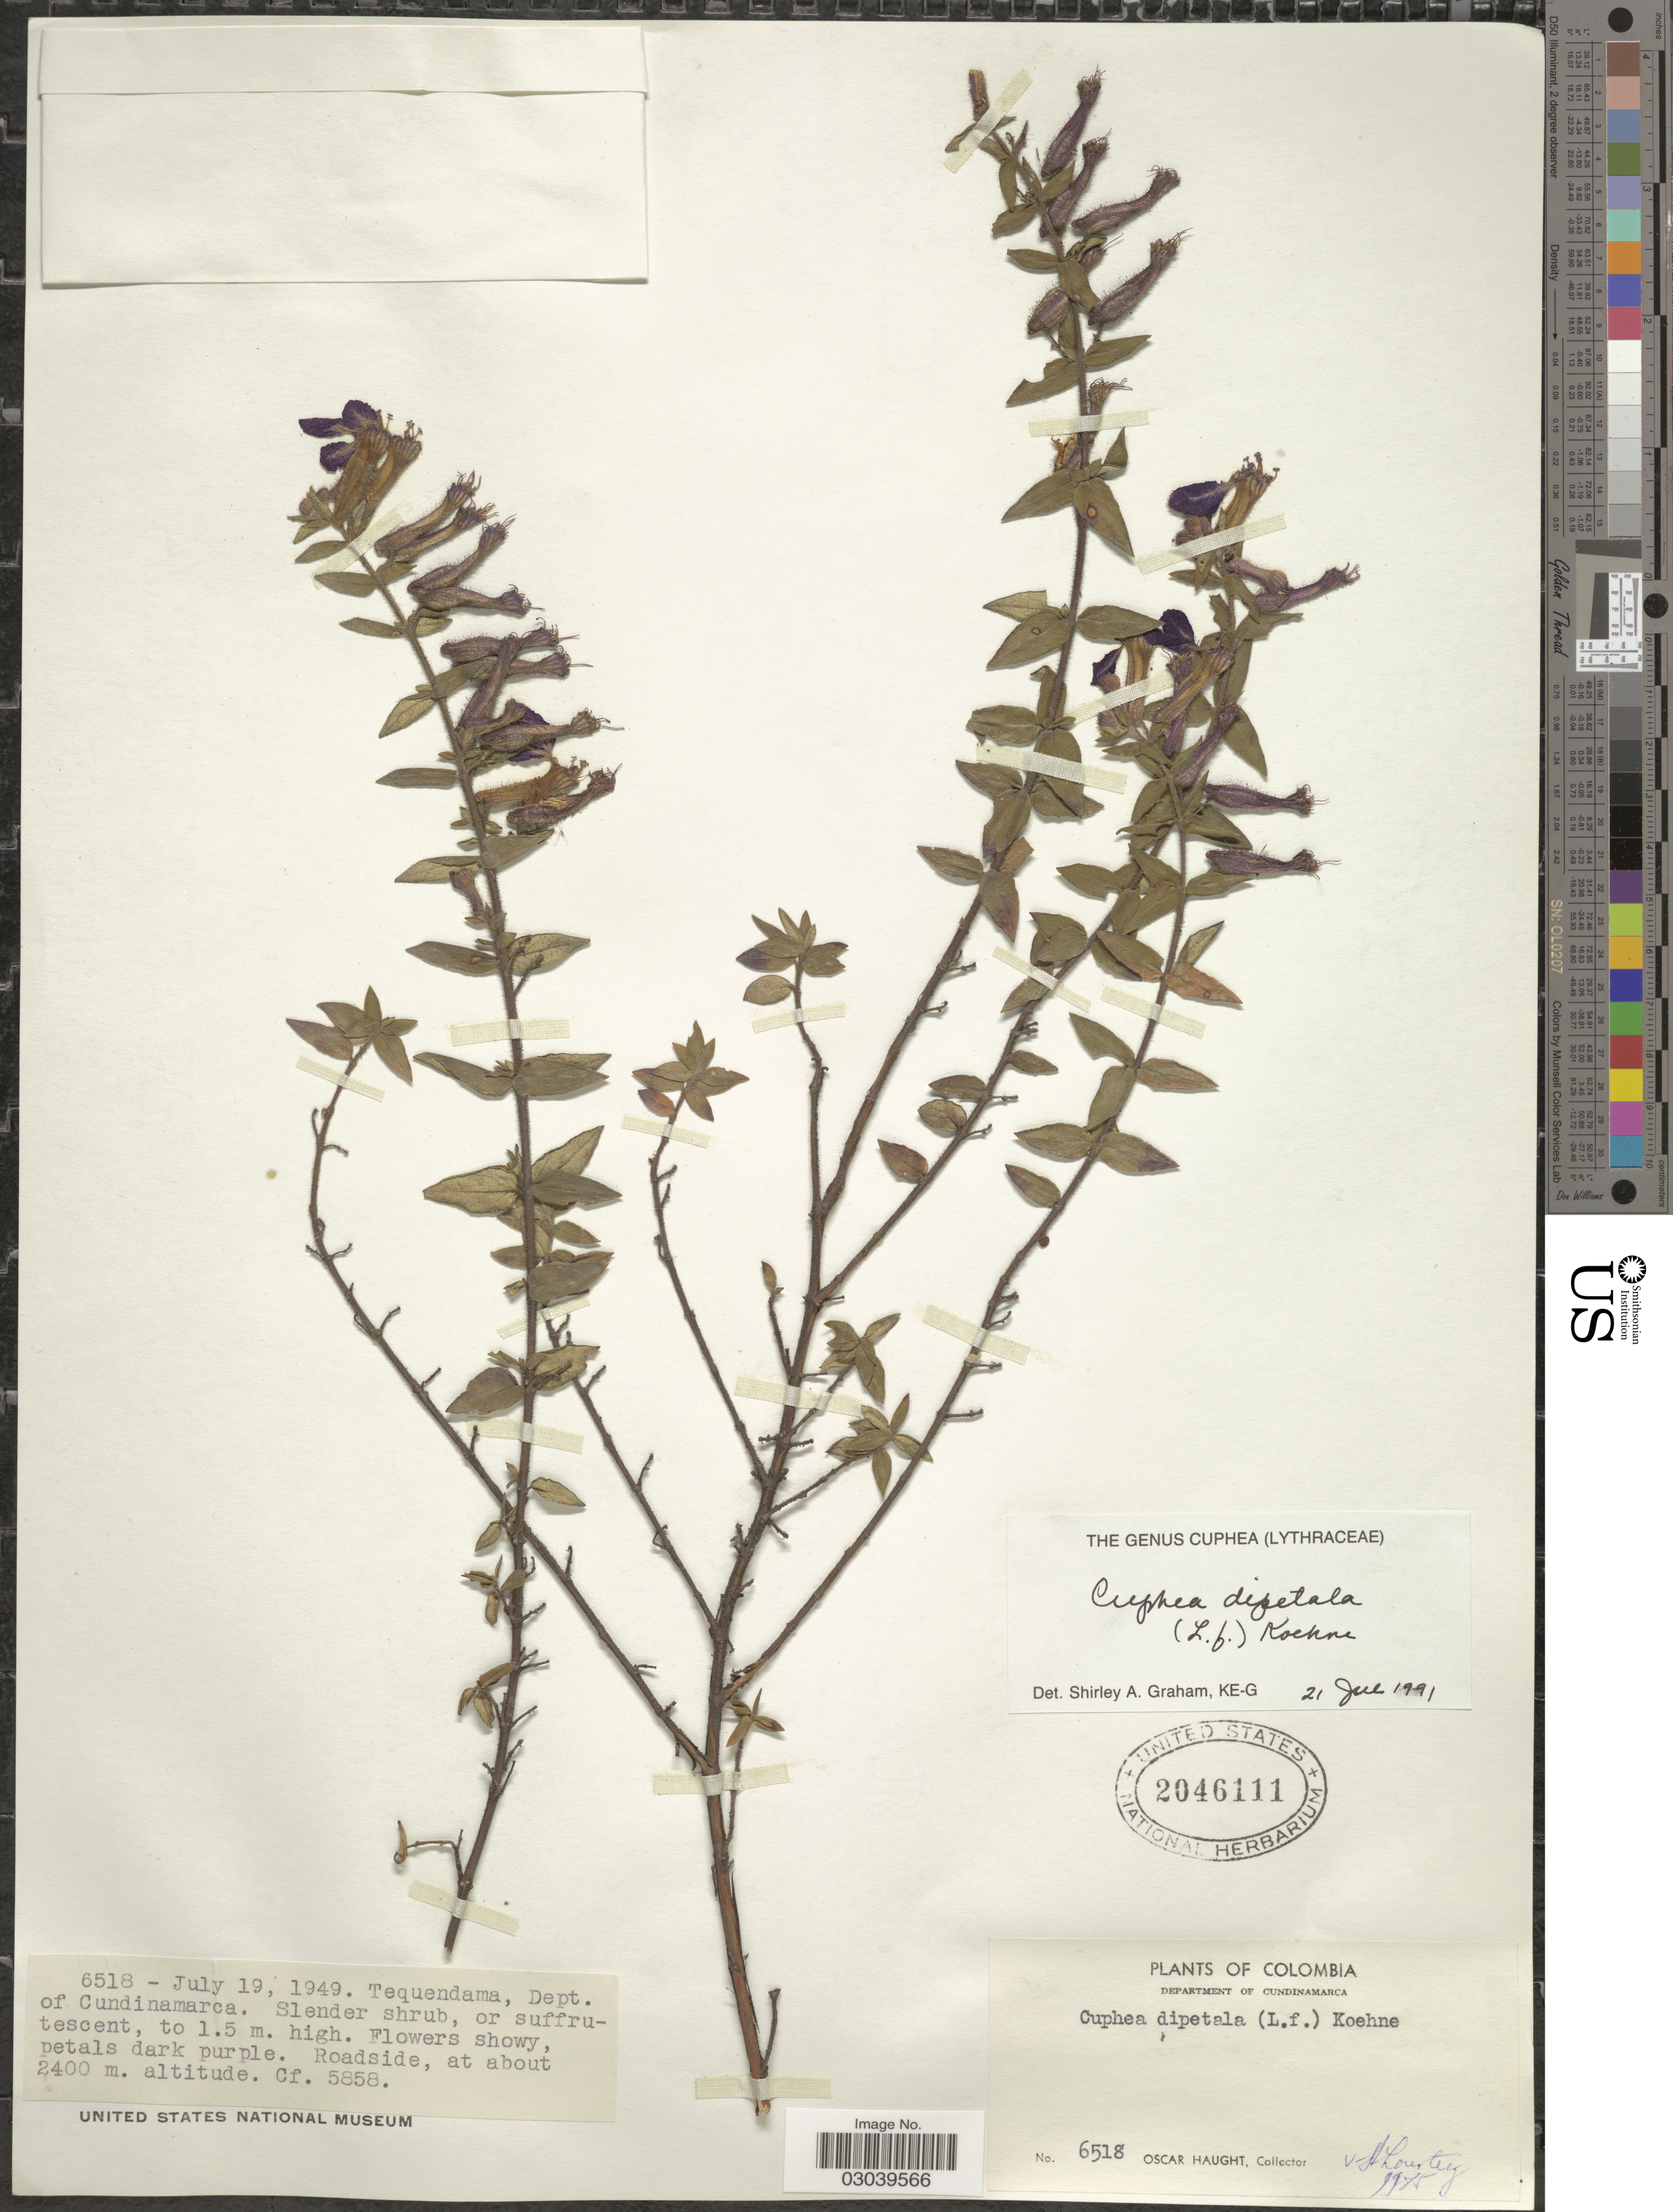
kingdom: Plantae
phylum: Tracheophyta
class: Magnoliopsida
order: Myrtales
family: Lythraceae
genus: Cuphea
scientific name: Cuphea dipetala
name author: (L. f.) Koehne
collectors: O. Haught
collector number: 6518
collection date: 1949-07-19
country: Colombia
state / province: Cundinamarca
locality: Department of Cundinamarca. Tequendama.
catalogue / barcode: US 2046111